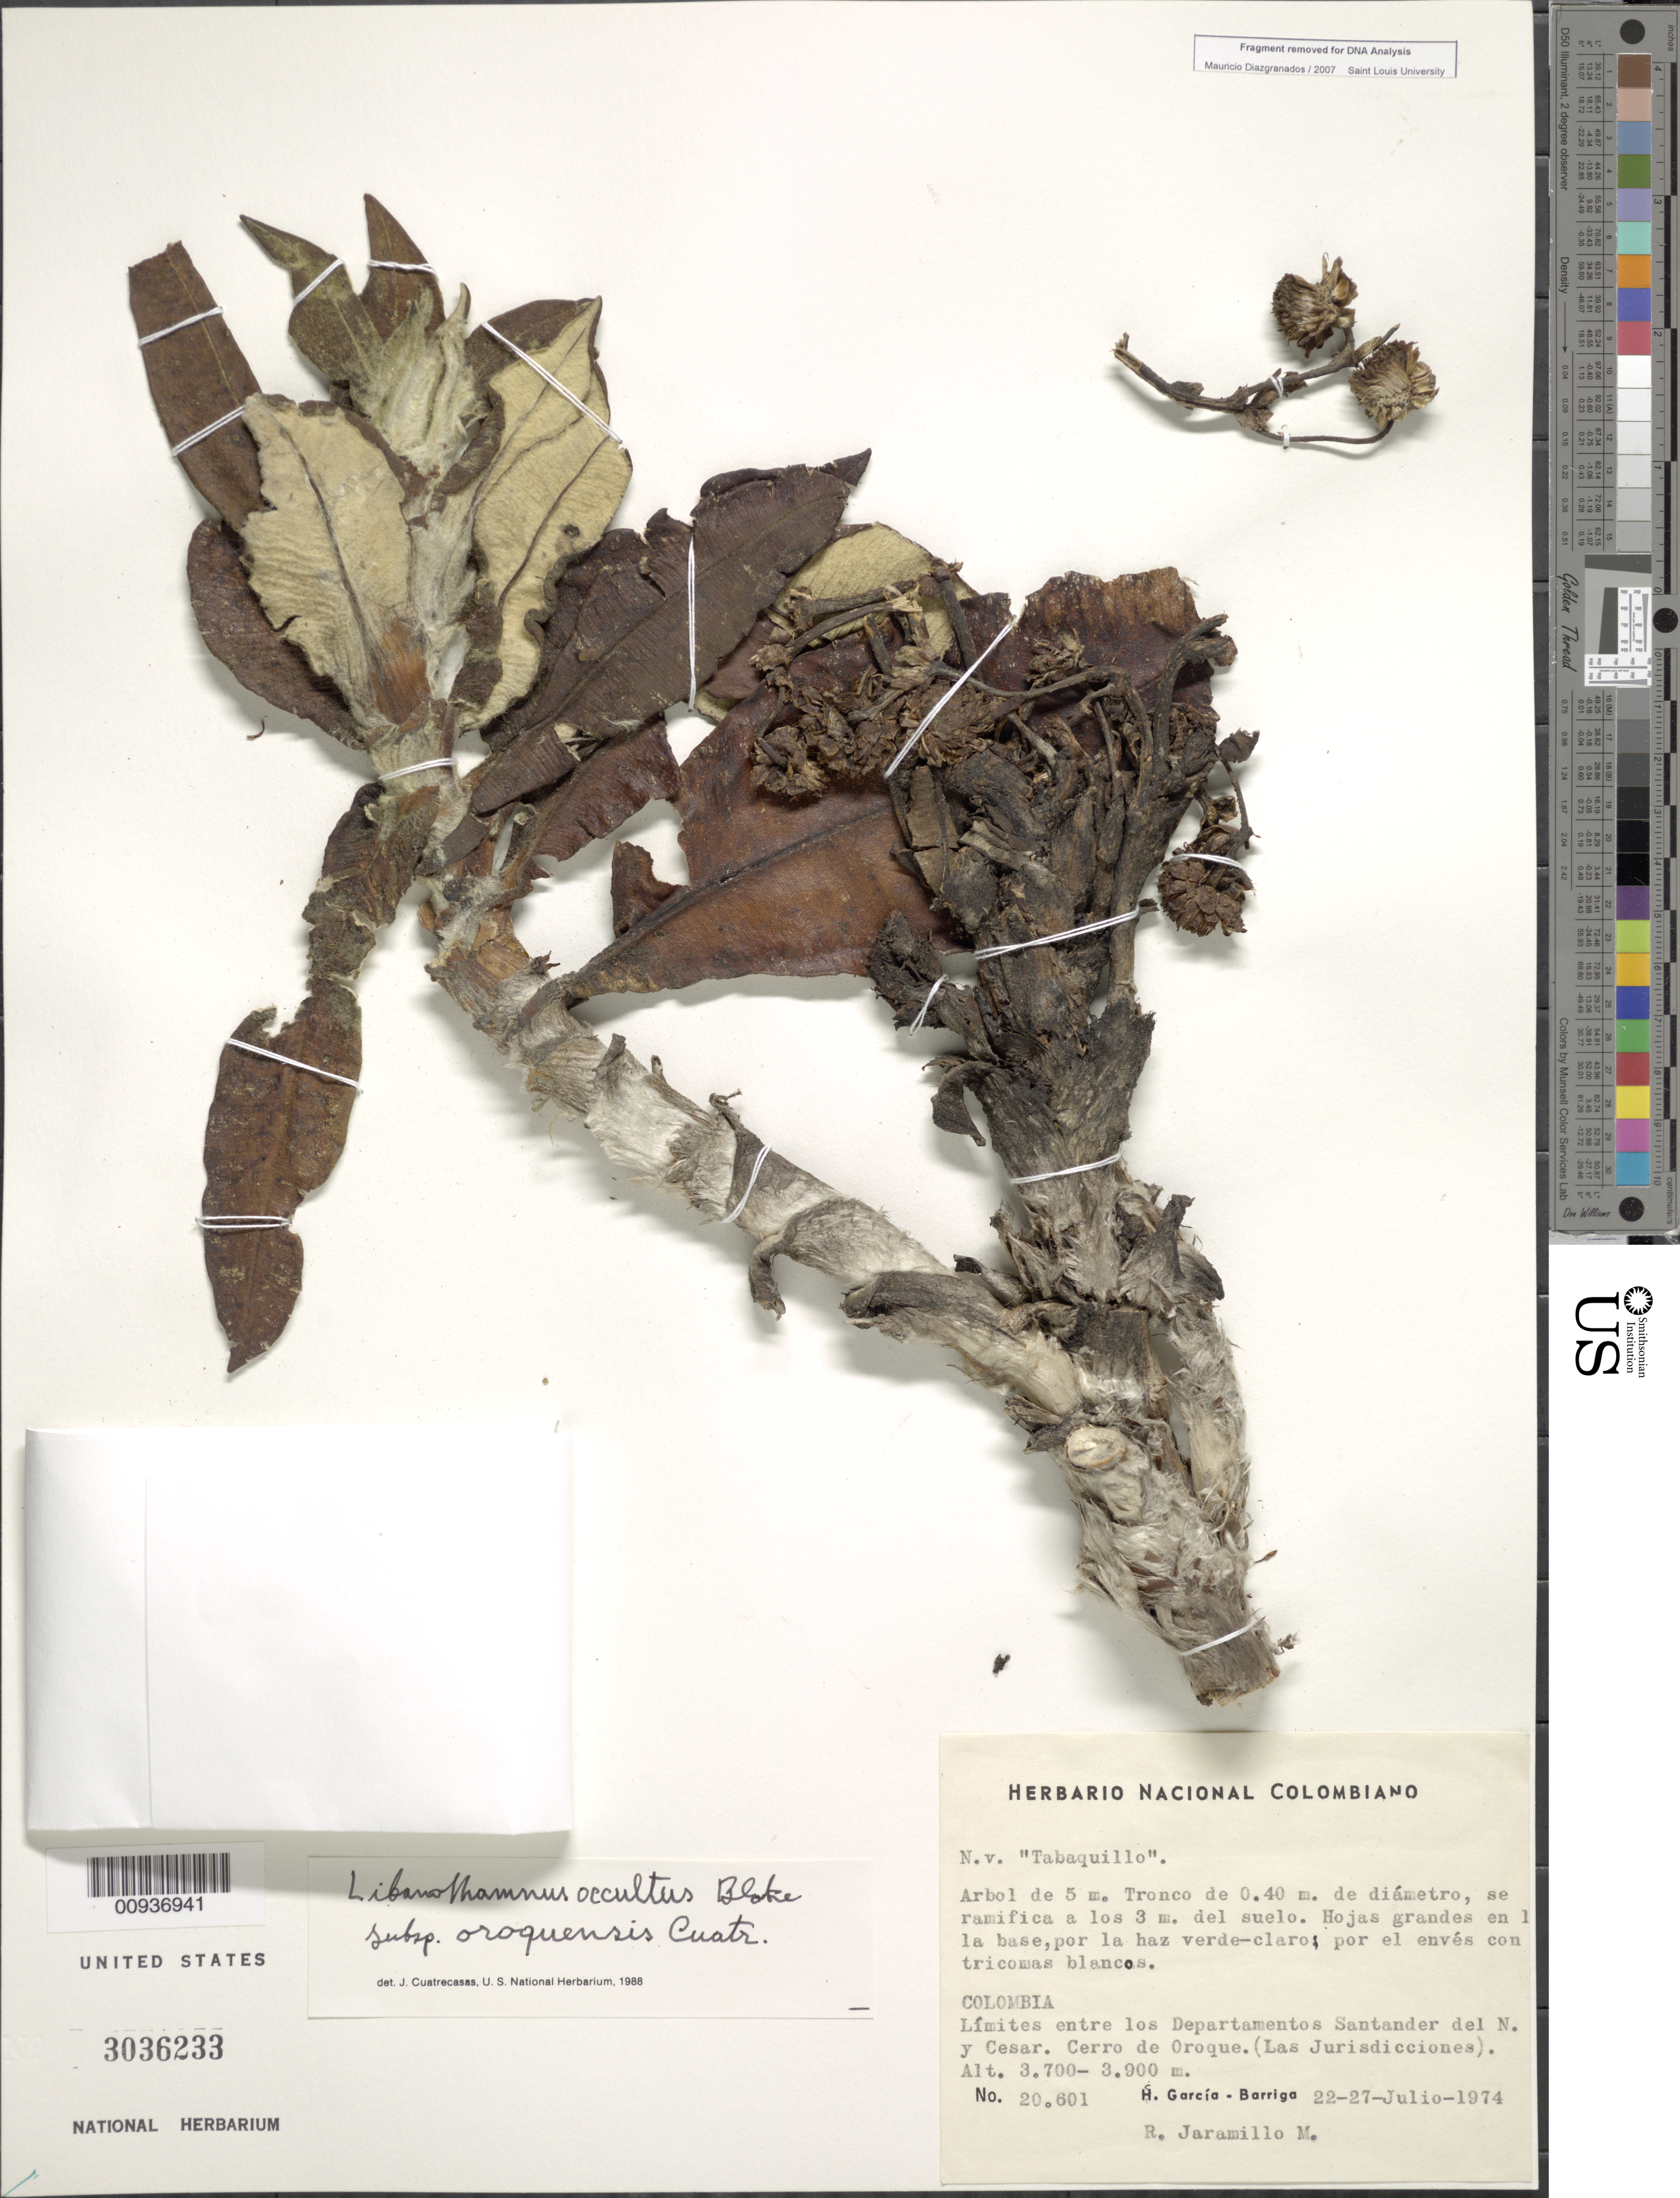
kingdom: Plantae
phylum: Tracheophyta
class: Magnoliopsida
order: Asterales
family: Asteraceae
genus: Libanothamnus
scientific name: Libanothamnus occultus subsp. oroquensis Cuatrec., ined. 2012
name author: Cuatrec.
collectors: H. García Barriga & R. Jaramillo M.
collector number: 20601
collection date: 1974-07-22/1974-07-27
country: Colombia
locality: Limites entre los Departamentos Santander del N. y Cesar, Cerro de Oroque (Las Jurisdicciones)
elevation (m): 3700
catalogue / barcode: US 3036233